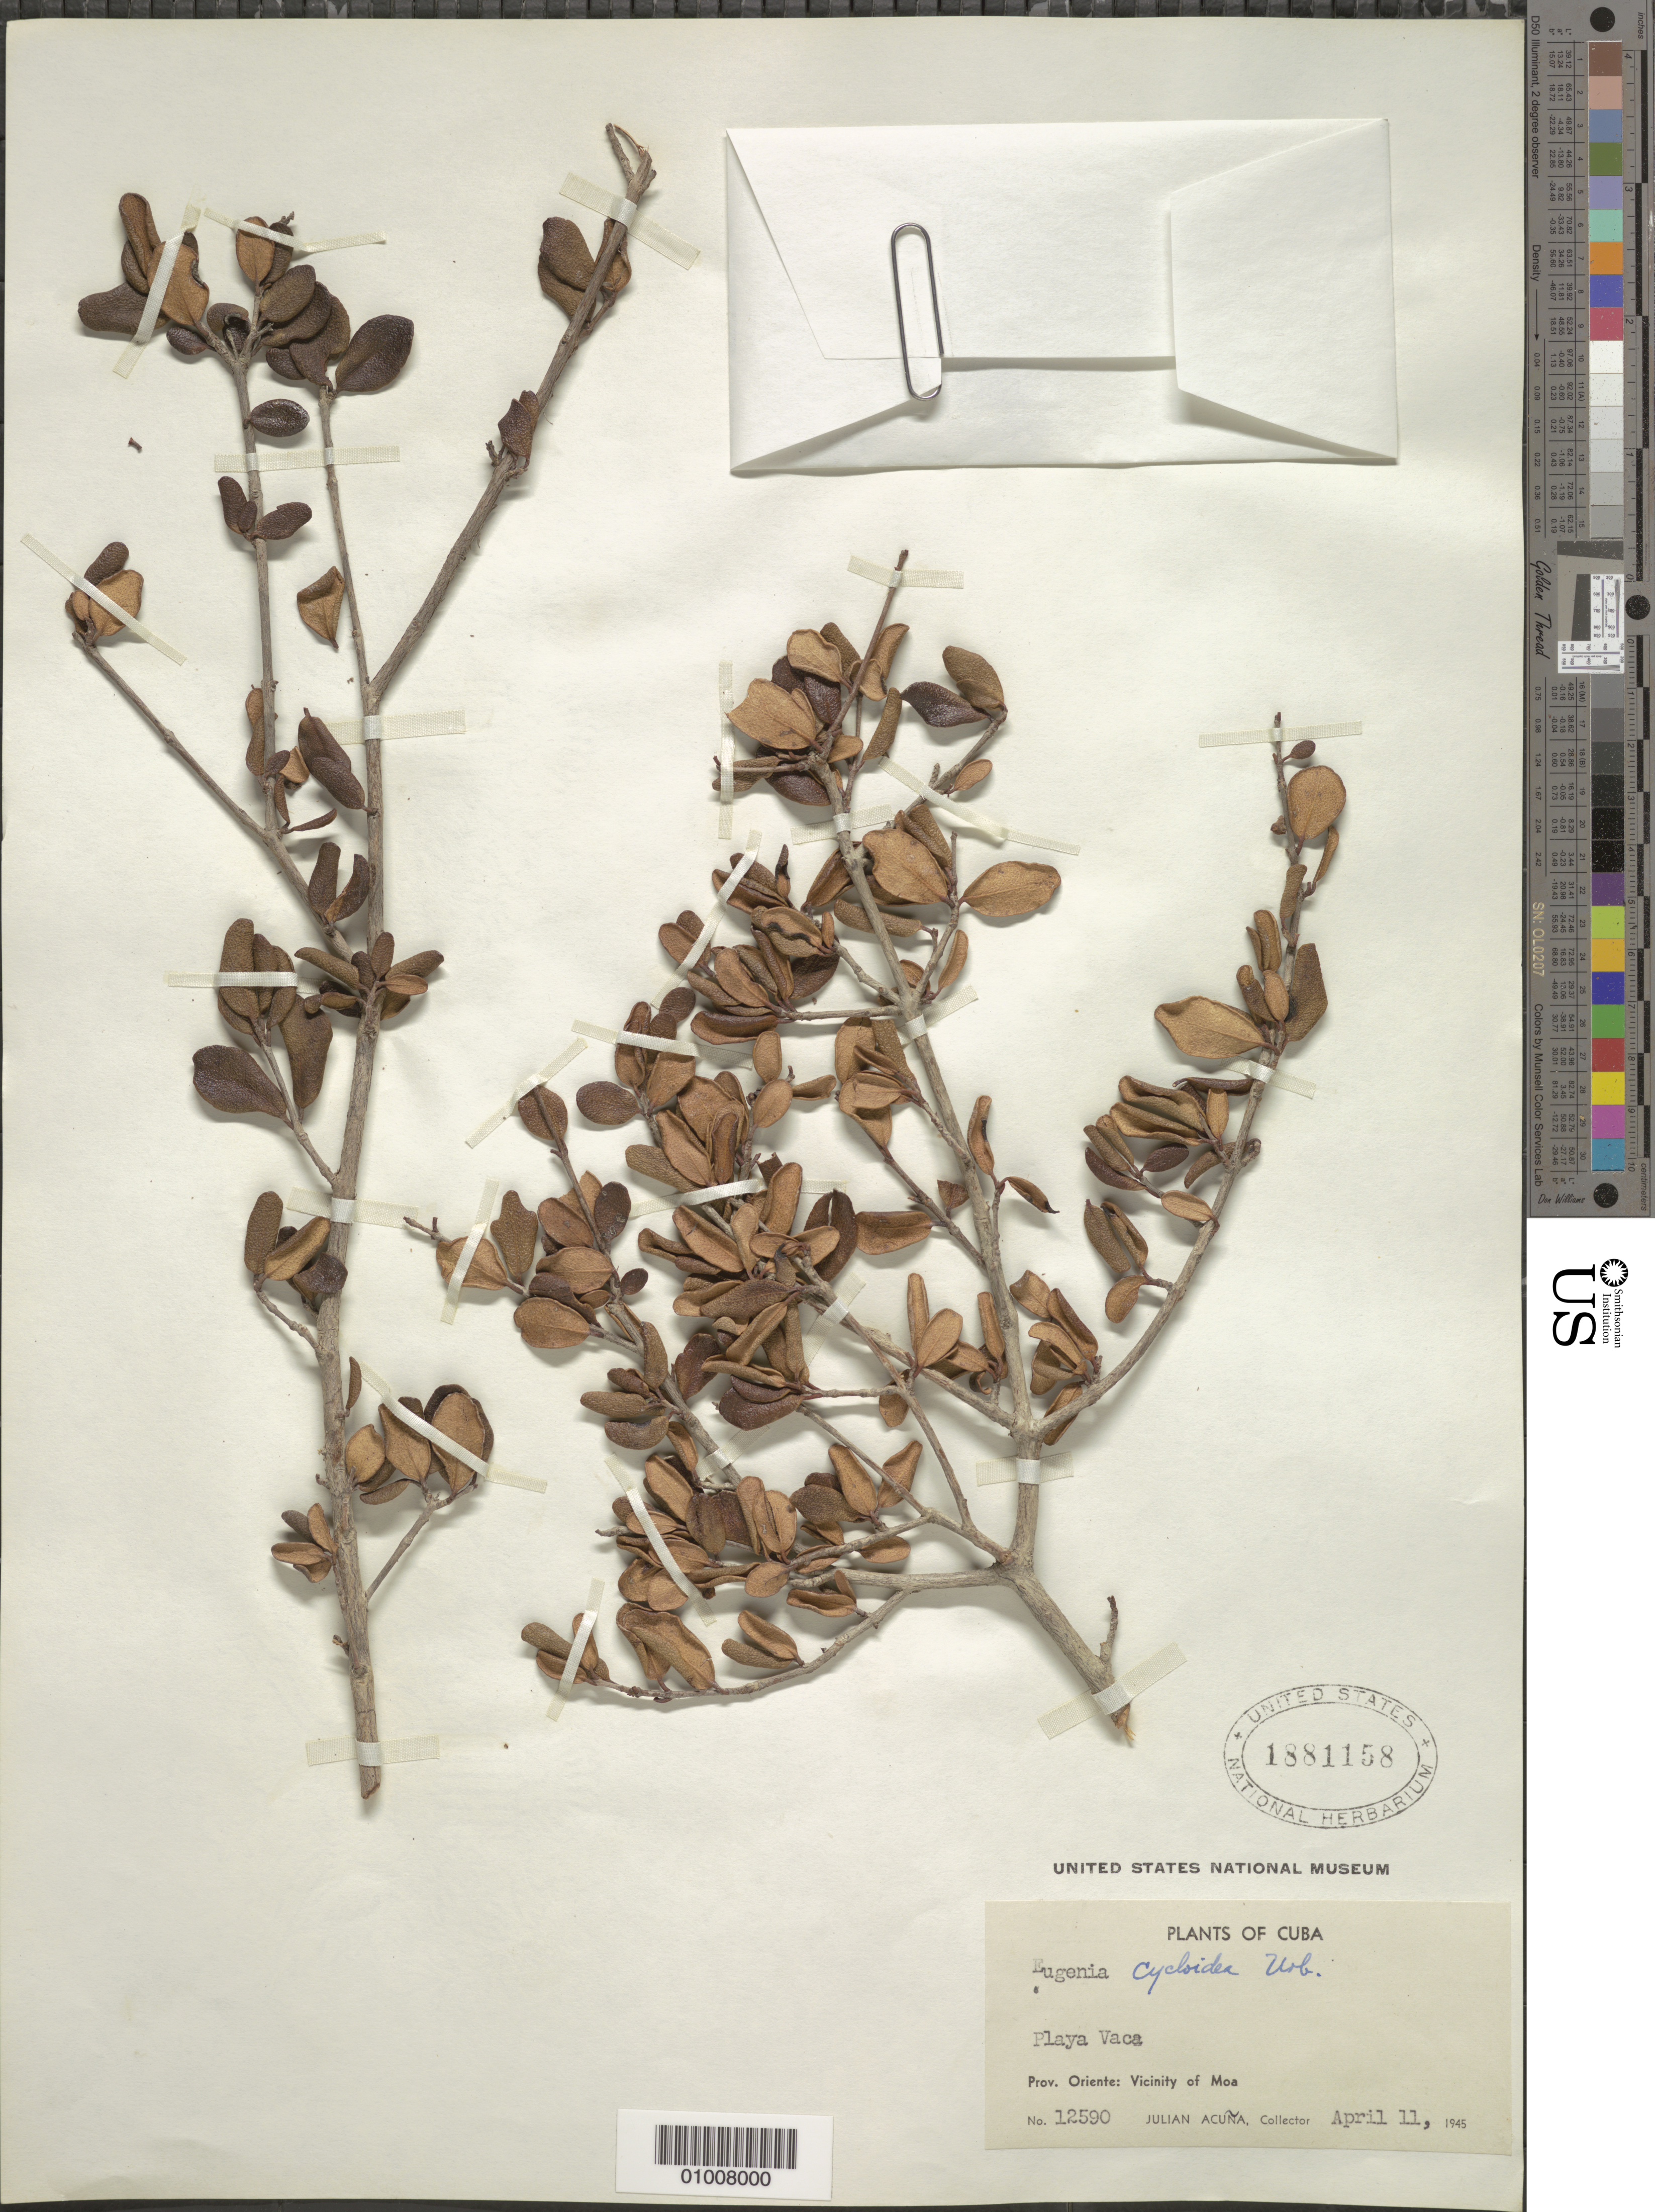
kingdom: Plantae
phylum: Tracheophyta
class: Magnoliopsida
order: Myrtales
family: Myrtaceae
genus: Eugenia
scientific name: Eugenia cycloidea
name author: Urb.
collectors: J. Acuña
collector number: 12590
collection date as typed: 11 Apr 1945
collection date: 1945-04-11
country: Cuba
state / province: Holguín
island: Cuba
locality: Playa Vaca Vicinity of Moa [Oriente]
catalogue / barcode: US 1881158